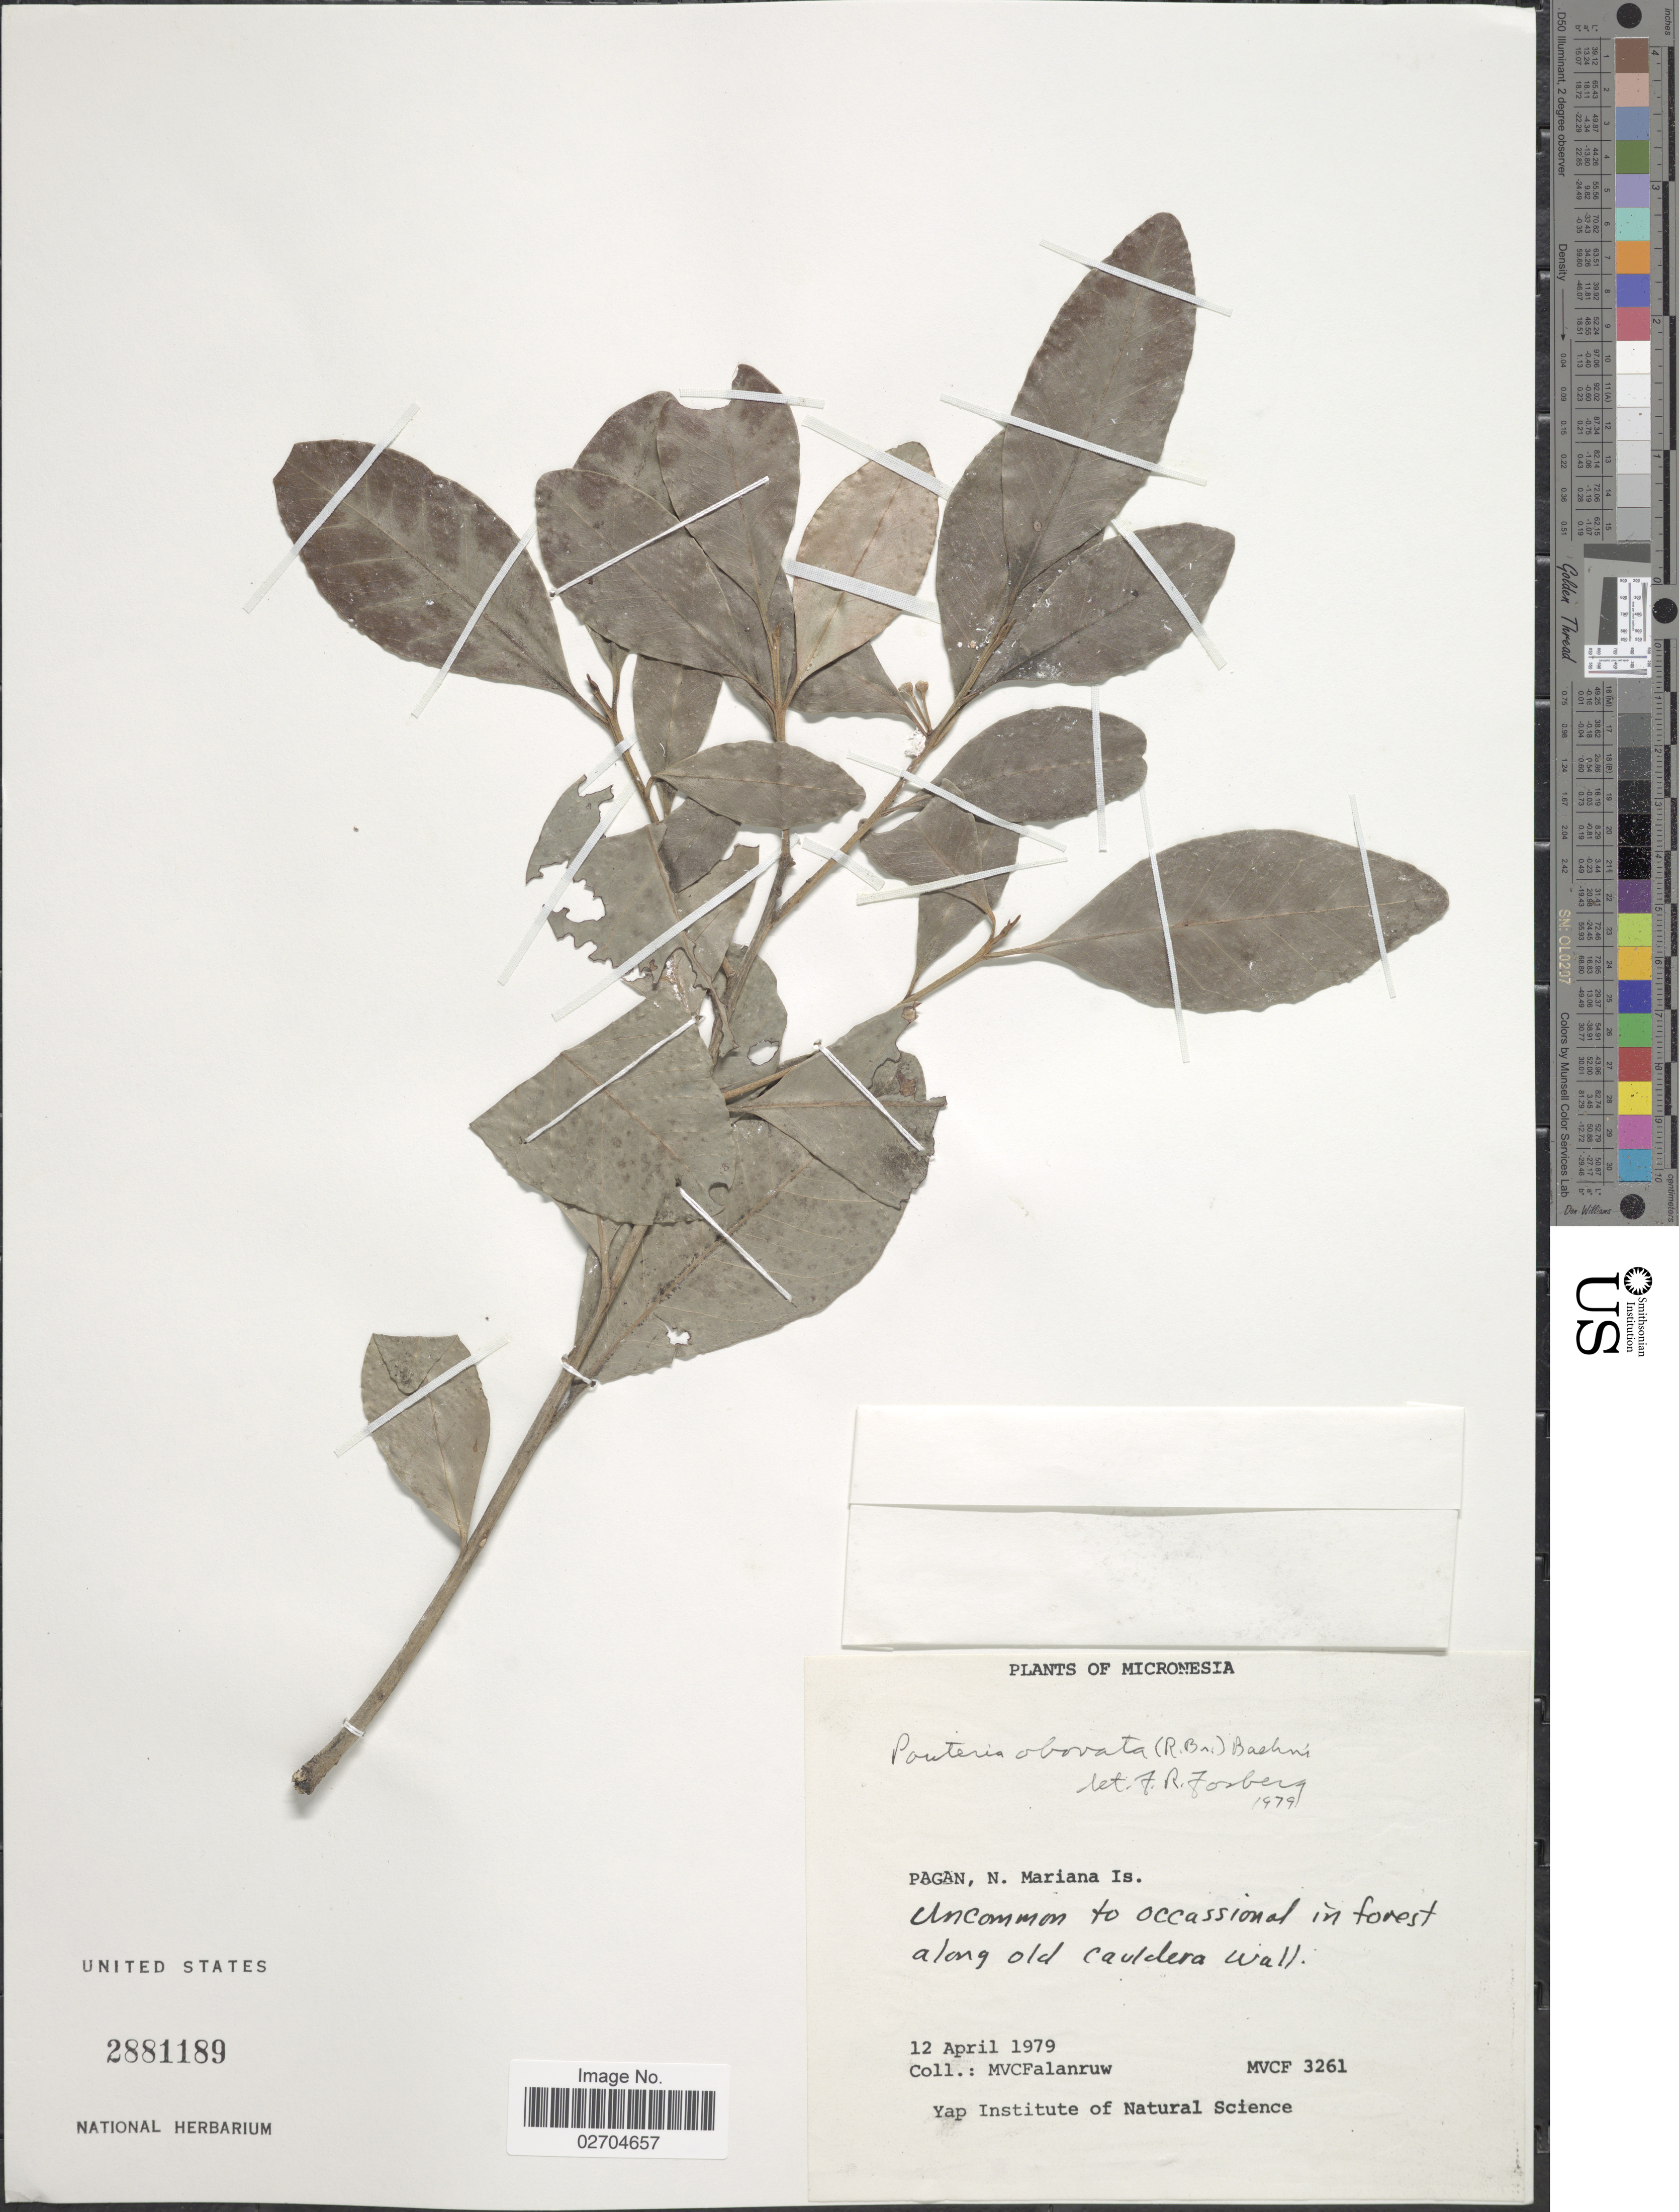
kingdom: Plantae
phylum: Tracheophyta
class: Magnoliopsida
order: Ericales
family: Sapotaceae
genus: Planchonella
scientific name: Planchonella obovata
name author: (R. Br.) Pierre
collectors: M. V. Falanruw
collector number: MVCF 3261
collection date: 1979-04-12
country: Northern Mariana Islands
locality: Micronesia. Pagan, along old Cauldera Wall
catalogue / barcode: US 2881189